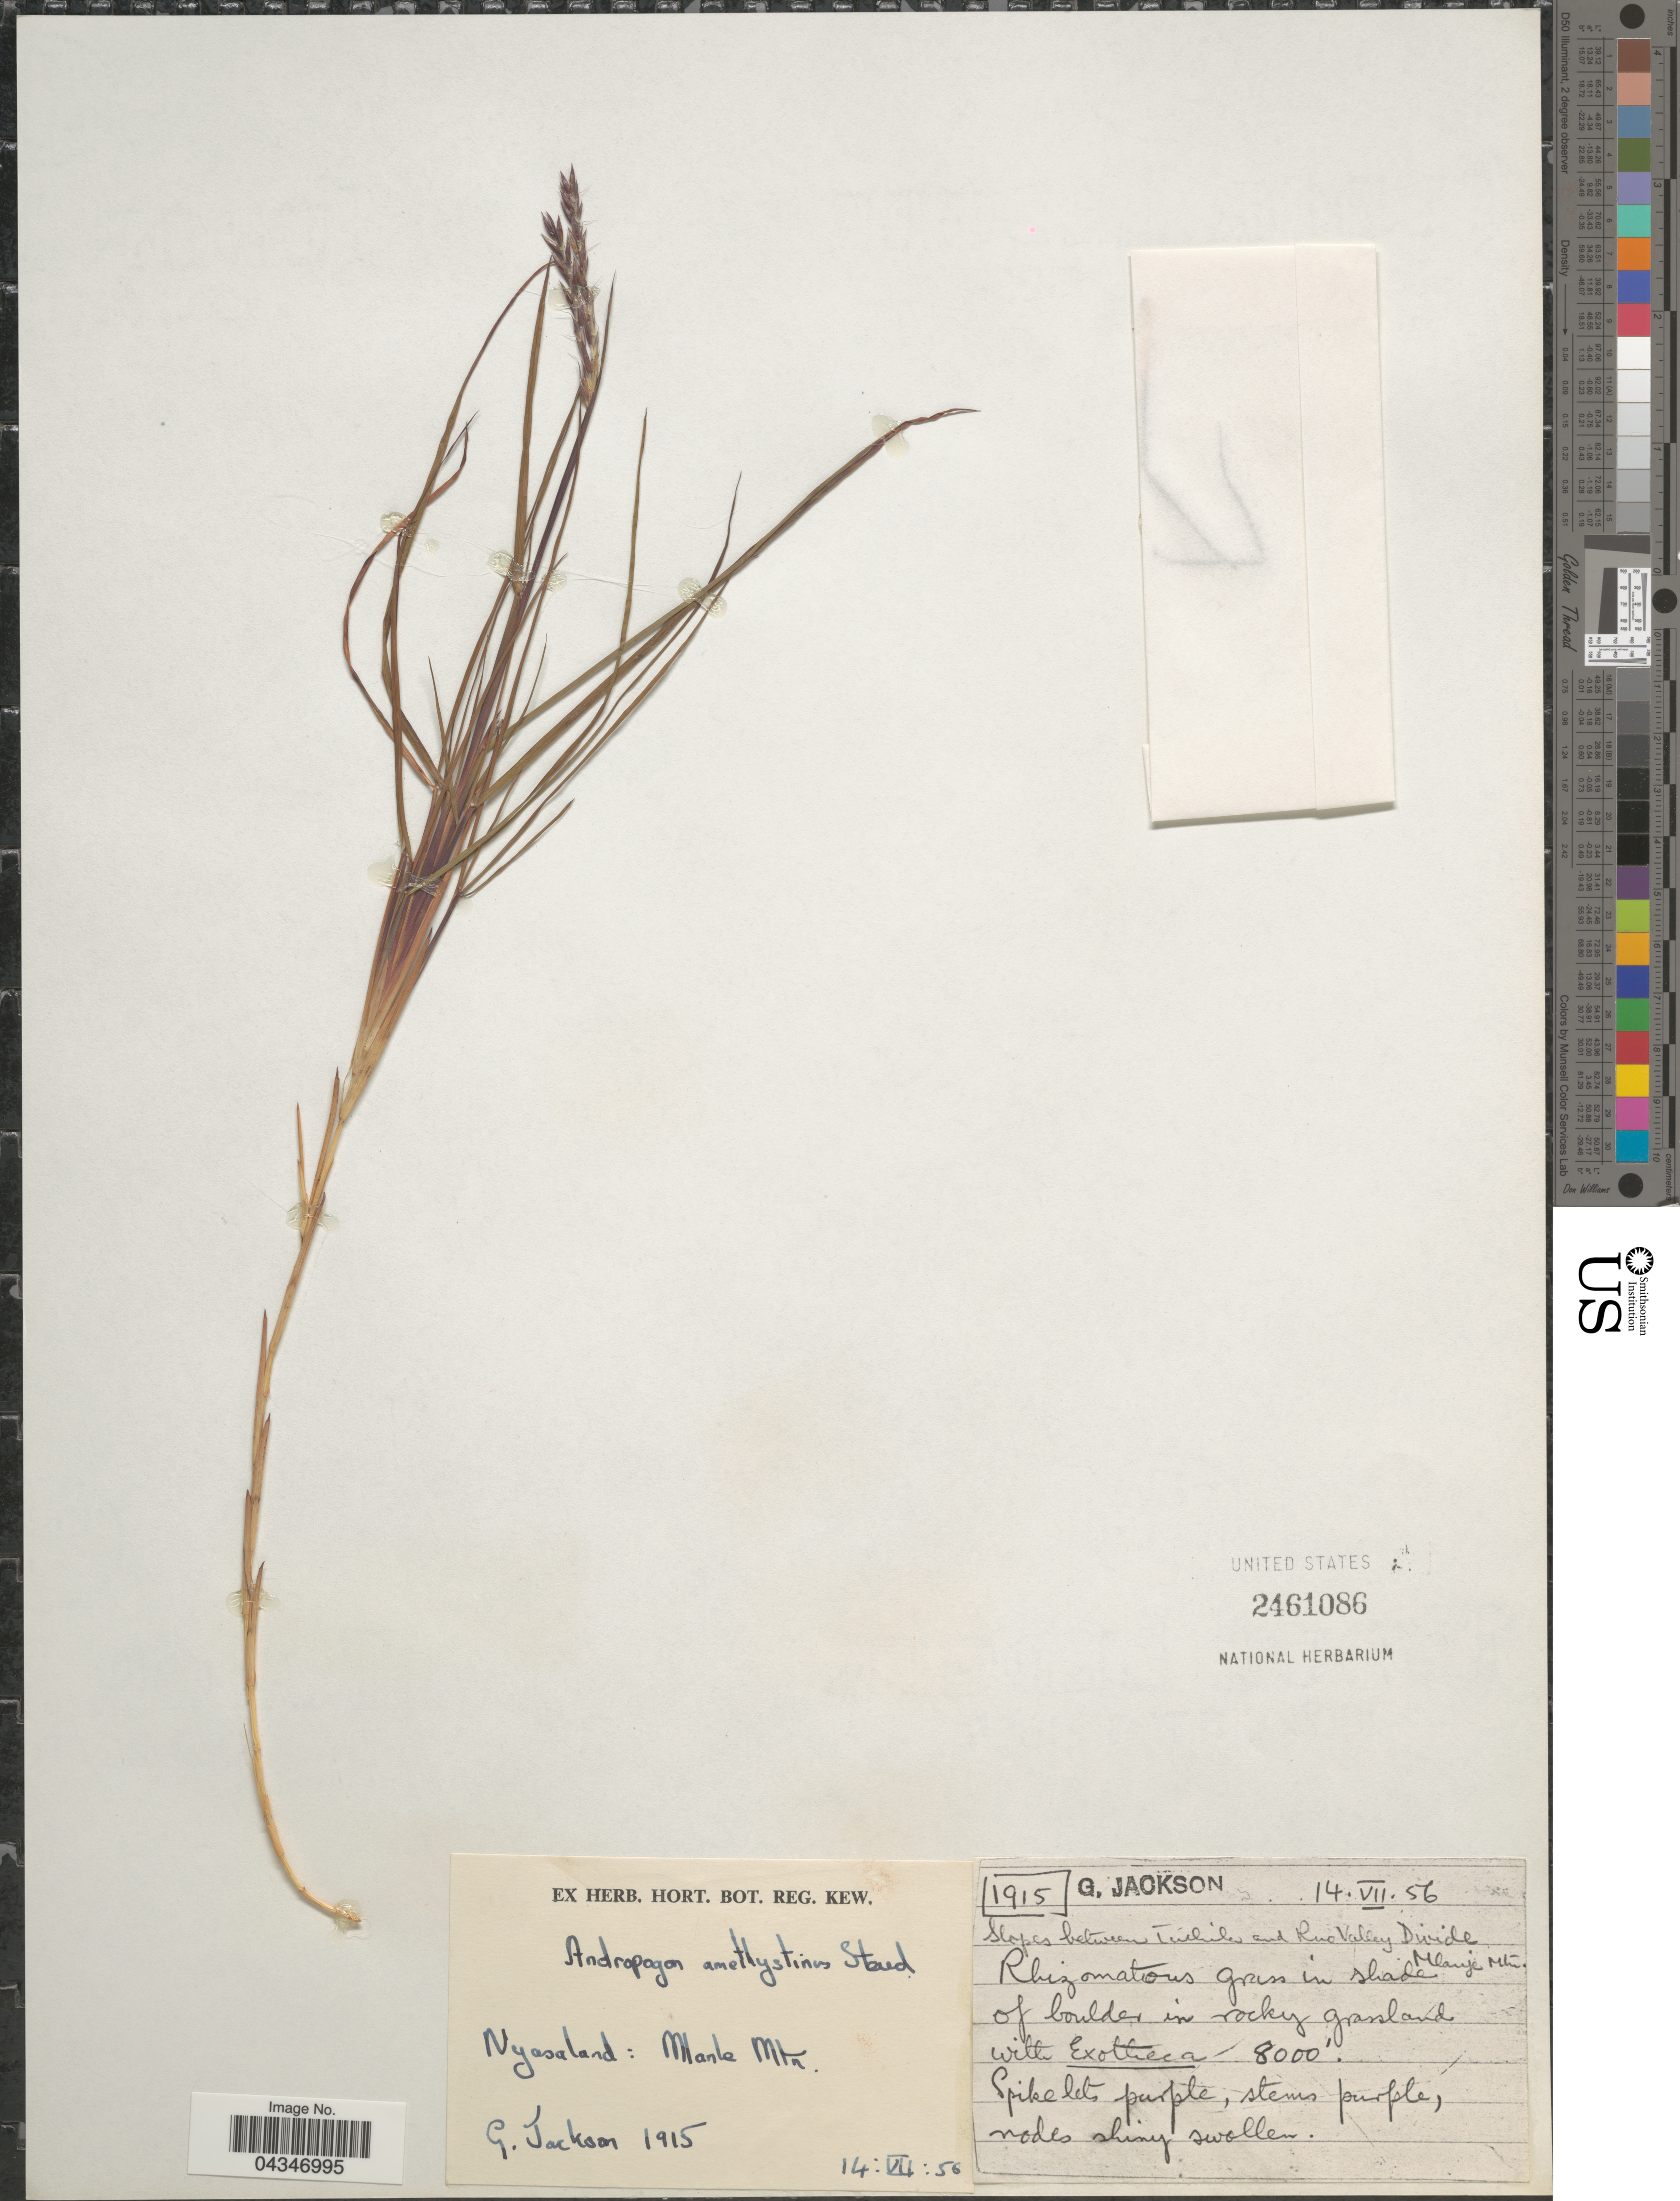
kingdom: Plantae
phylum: Tracheophyta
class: Liliopsida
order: Poales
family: Poaceae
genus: Andropogon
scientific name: Andropogon amethystinus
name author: Steud.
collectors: G. Jackson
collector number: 1915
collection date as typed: Transcribed d/m/y: 14/7/56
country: Malawi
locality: Nyasaland: Mlanle Mtn.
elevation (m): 2438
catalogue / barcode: US 2461086